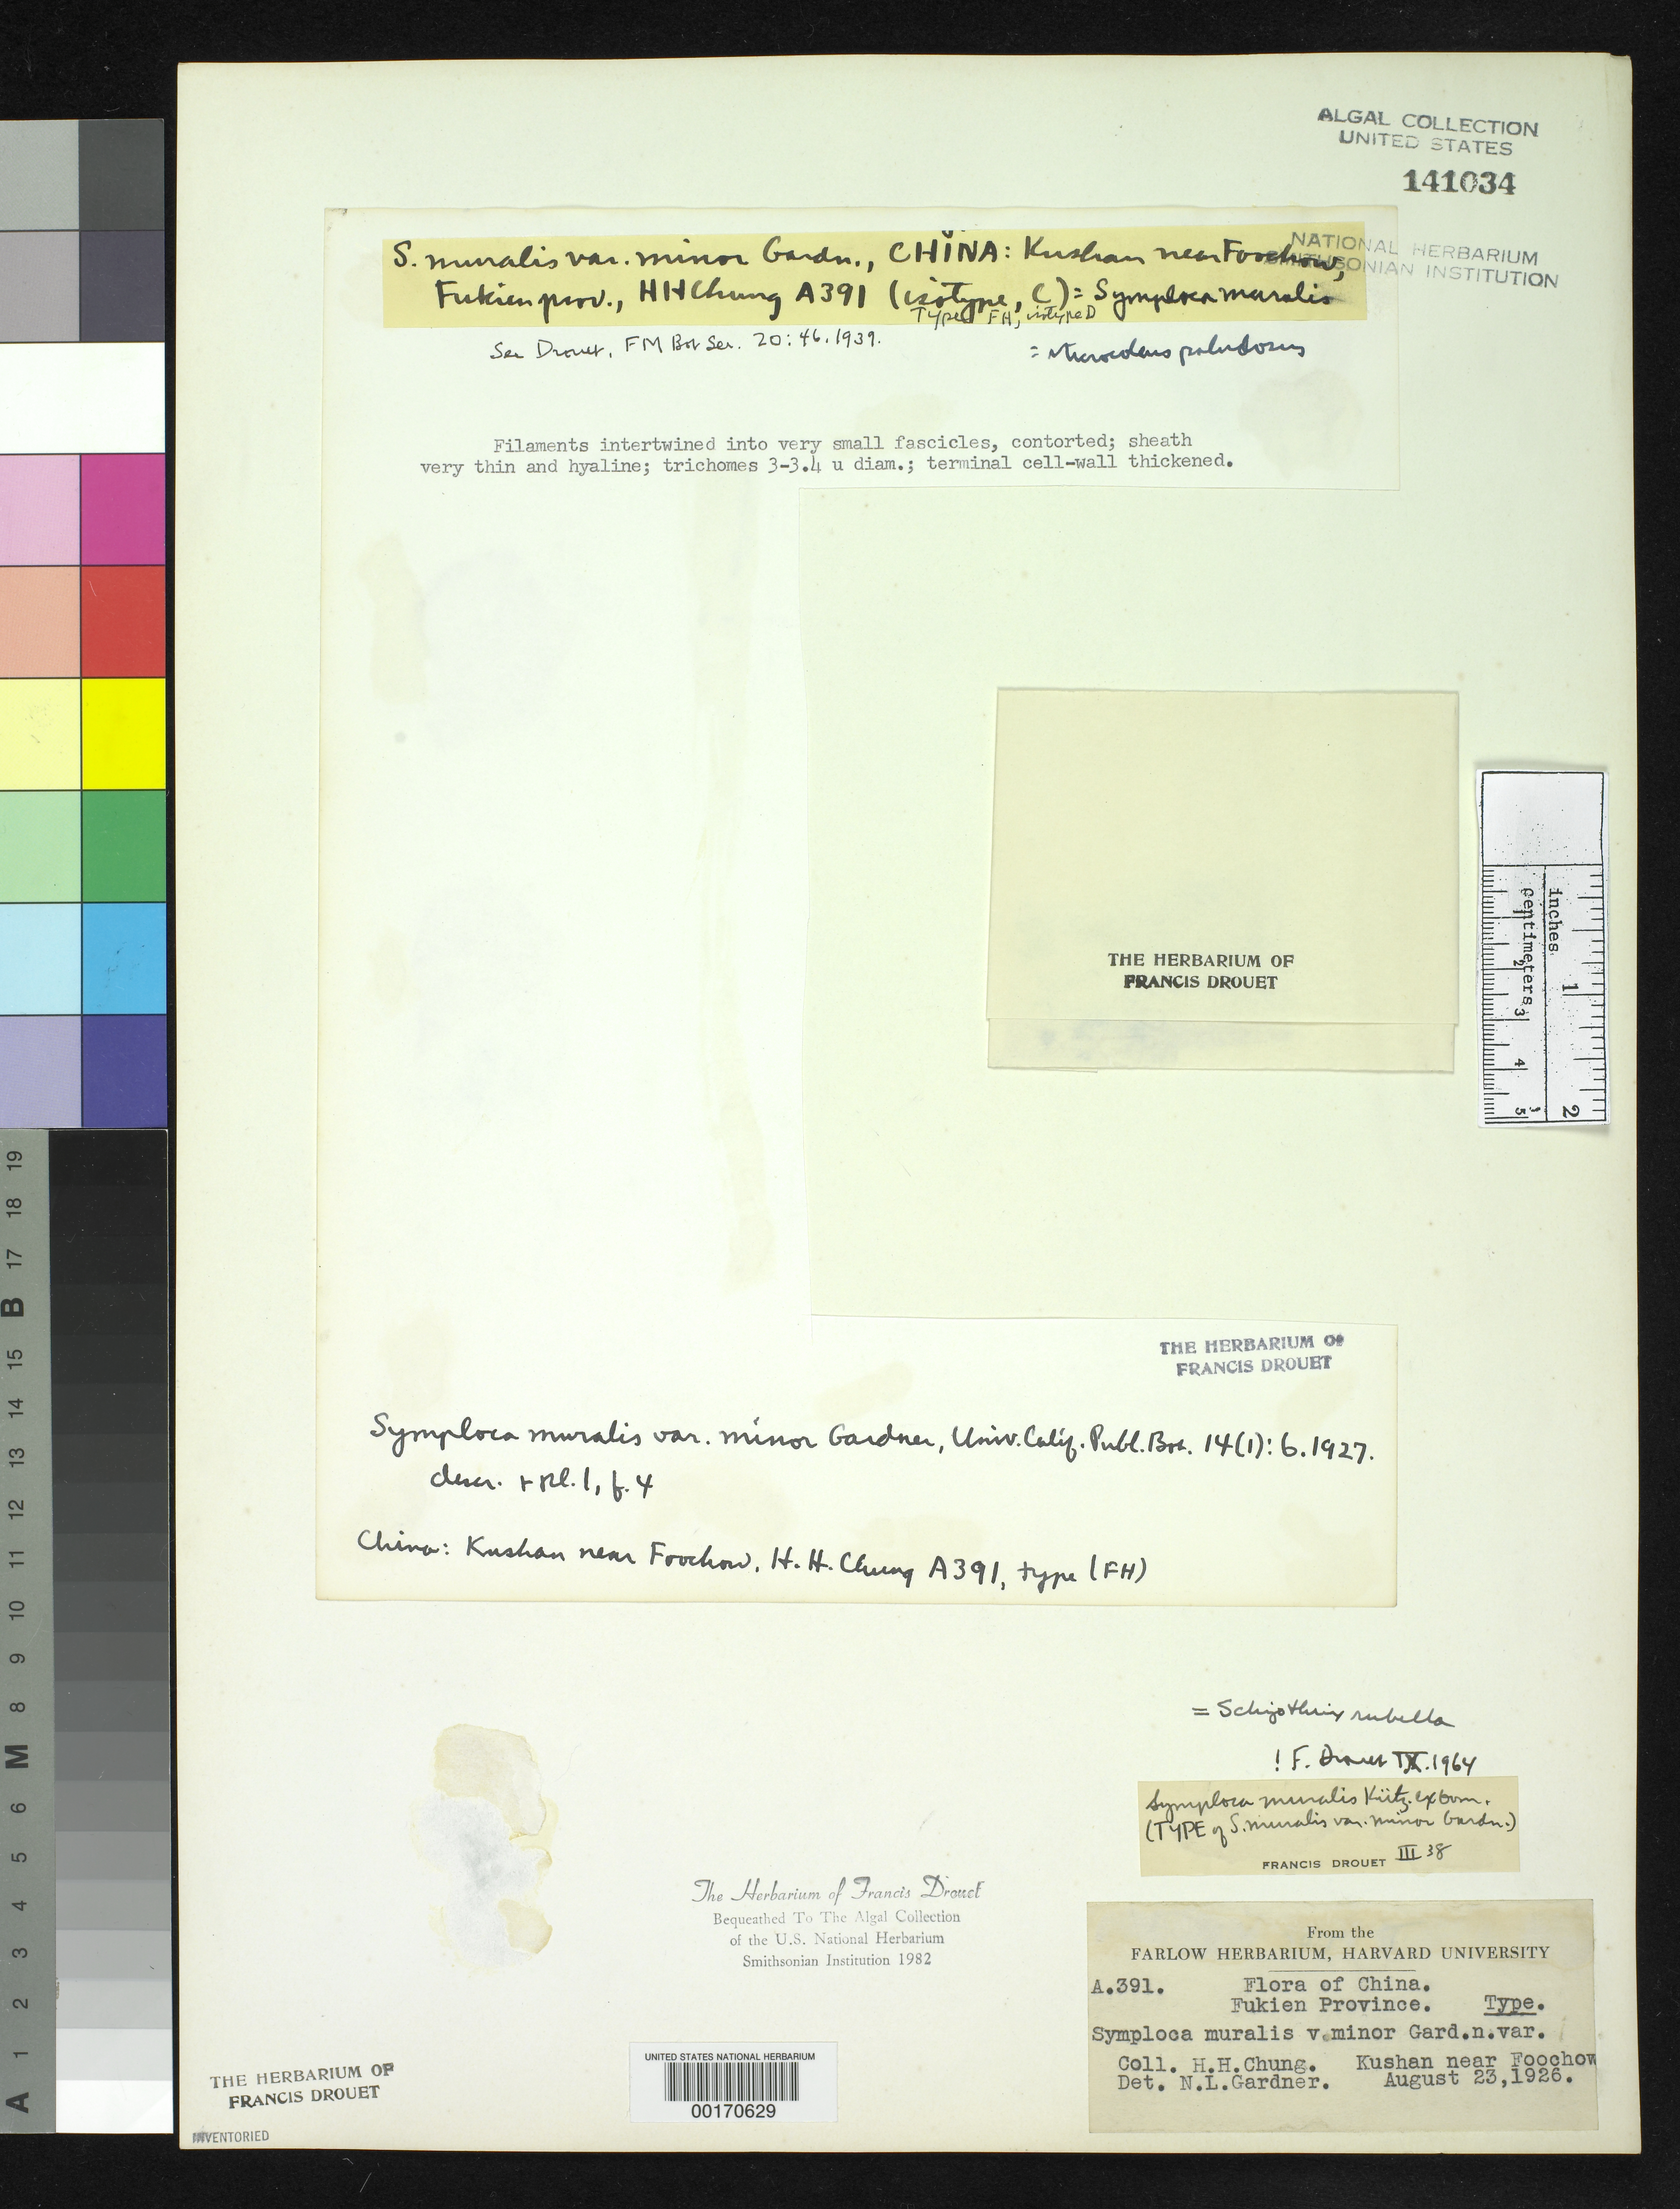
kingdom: Bacteria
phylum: Cyanobacteria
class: Cyanobacteriia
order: Cyanobacteriales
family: Coleofasciculaceae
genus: Symploca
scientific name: Symploca muralis var. minor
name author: N.L. Gardner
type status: Isotype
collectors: H. Chung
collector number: A.391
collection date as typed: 23 Aug 1926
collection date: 1926-08-23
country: China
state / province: Fujian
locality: Kushan, near Foochow.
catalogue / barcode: US 141034